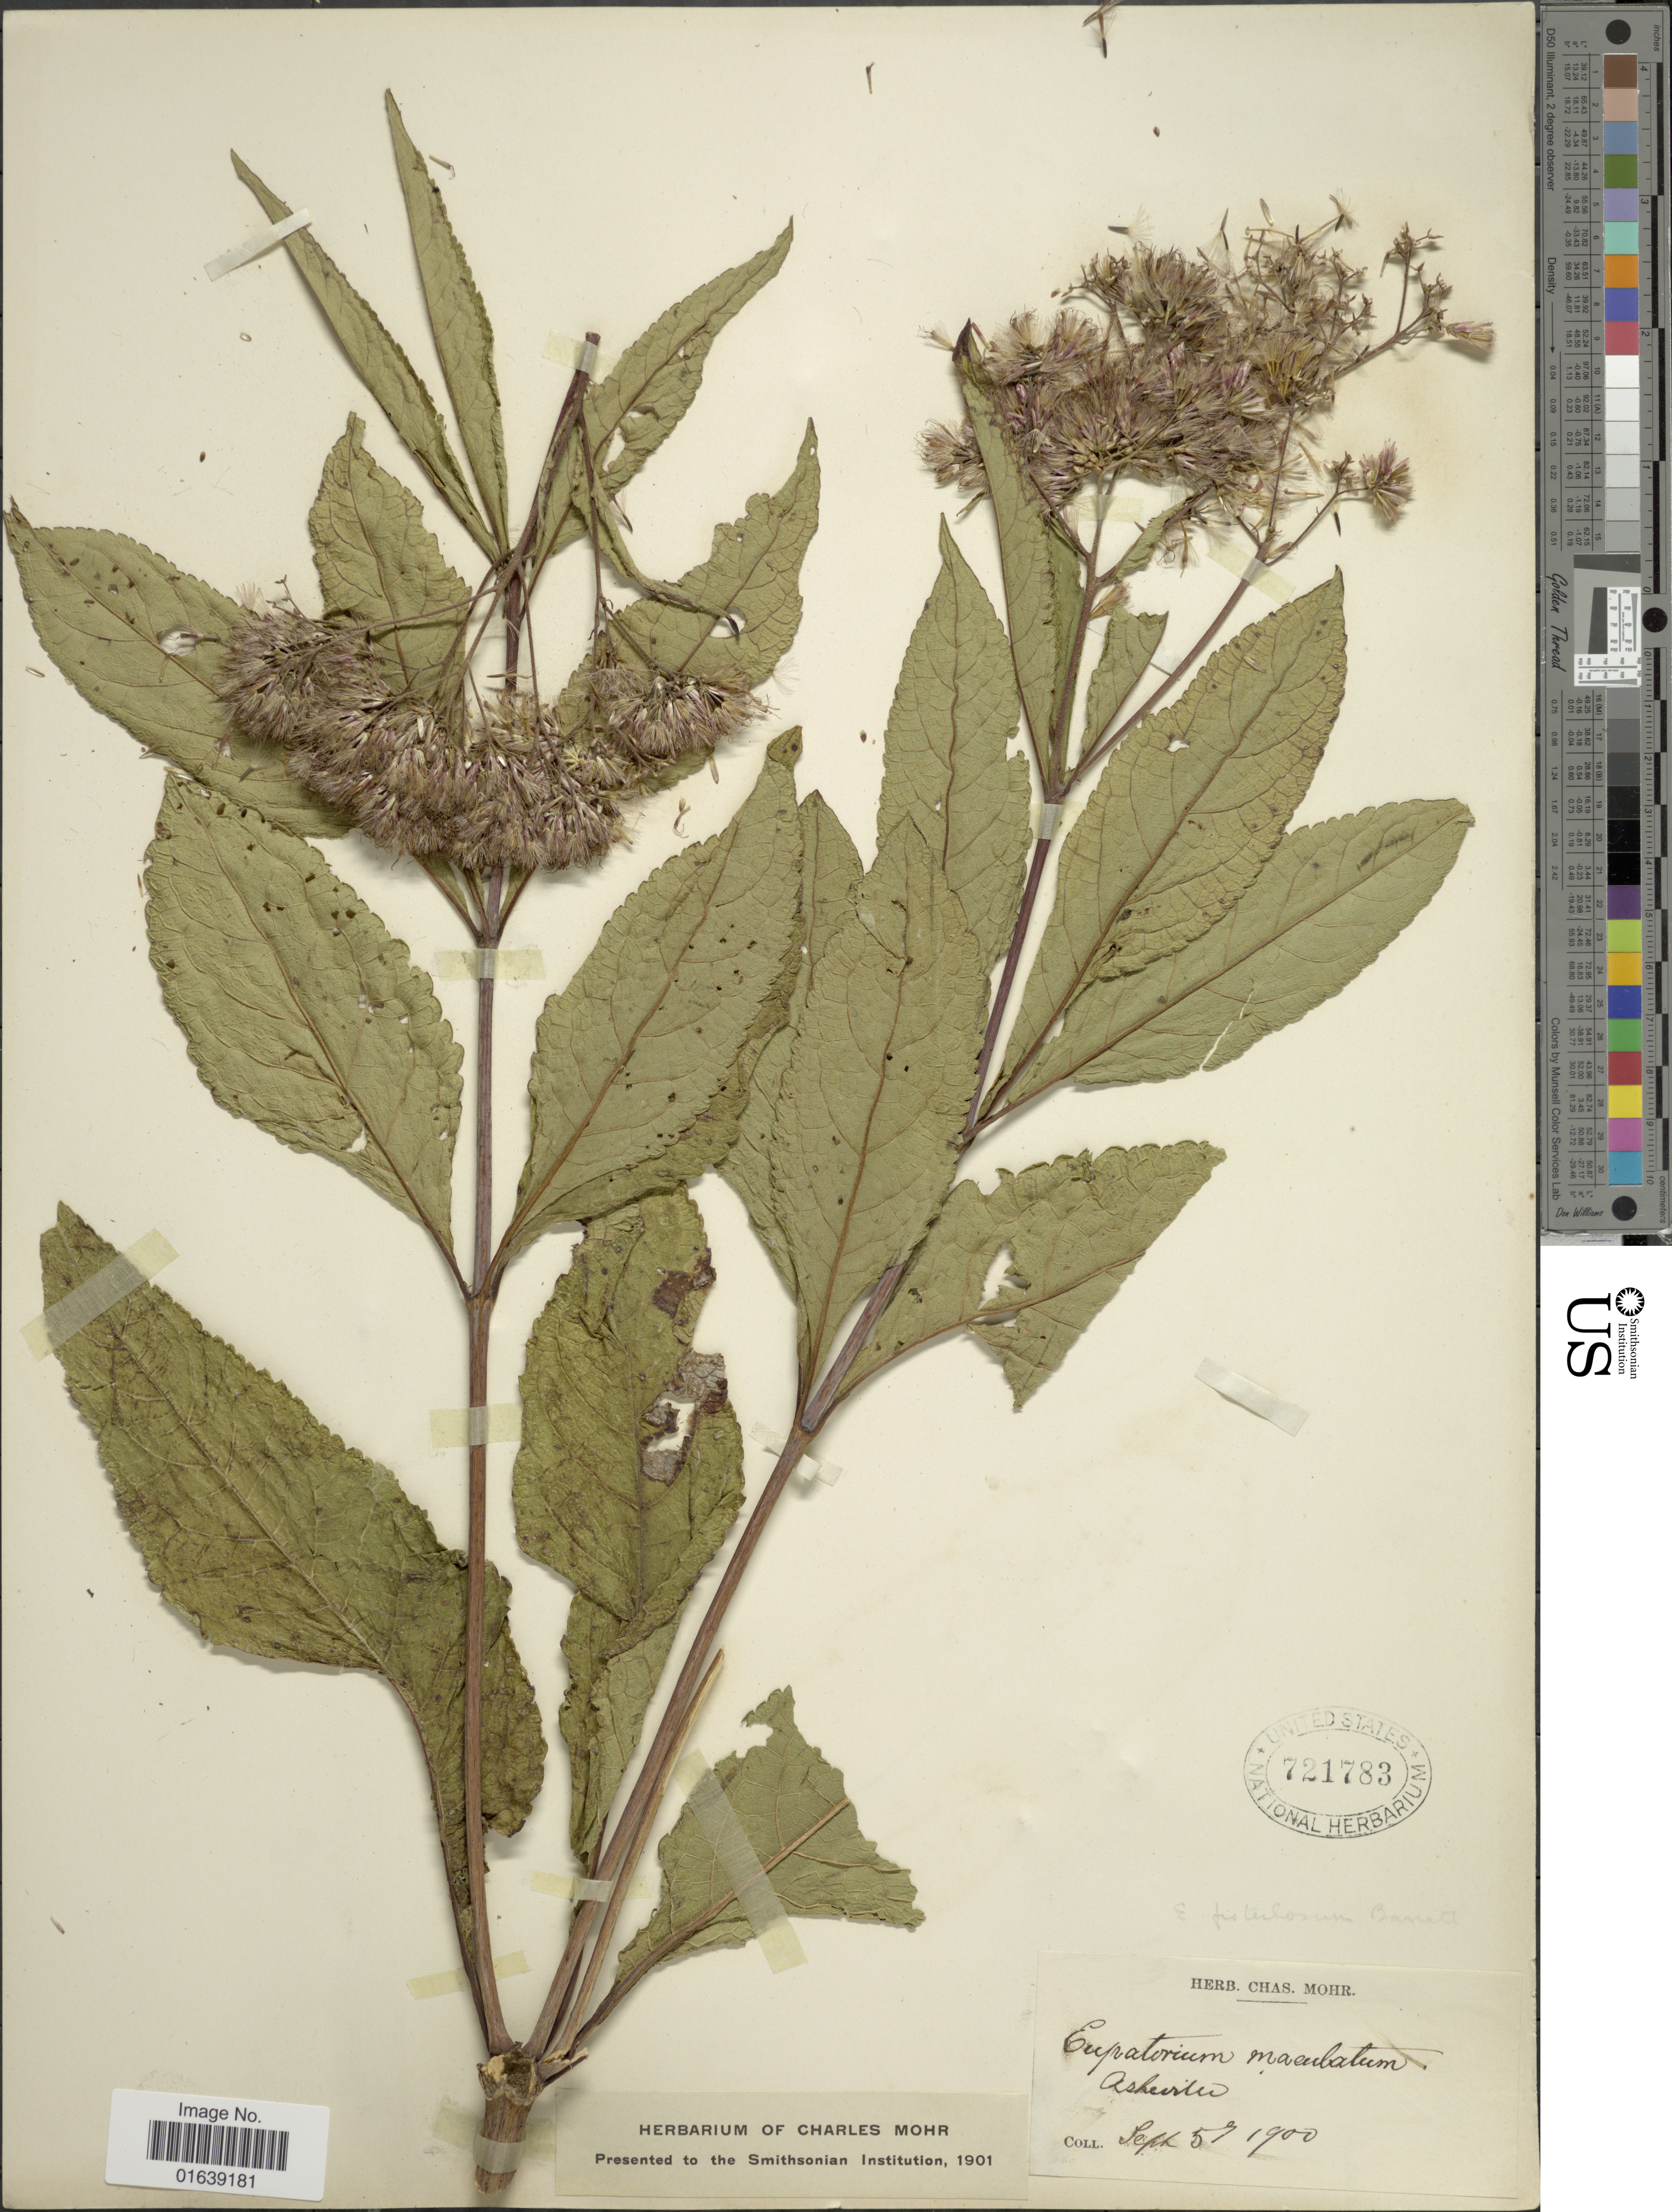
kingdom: Plantae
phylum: Tracheophyta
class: Magnoliopsida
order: Asterales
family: Asteraceae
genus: Eupatorium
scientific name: Eupatorium fistulosum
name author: Barratt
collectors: ex herb. Charles Mohr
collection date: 1900-09-05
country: United States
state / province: North Carolina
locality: Asheville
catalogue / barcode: US 721783